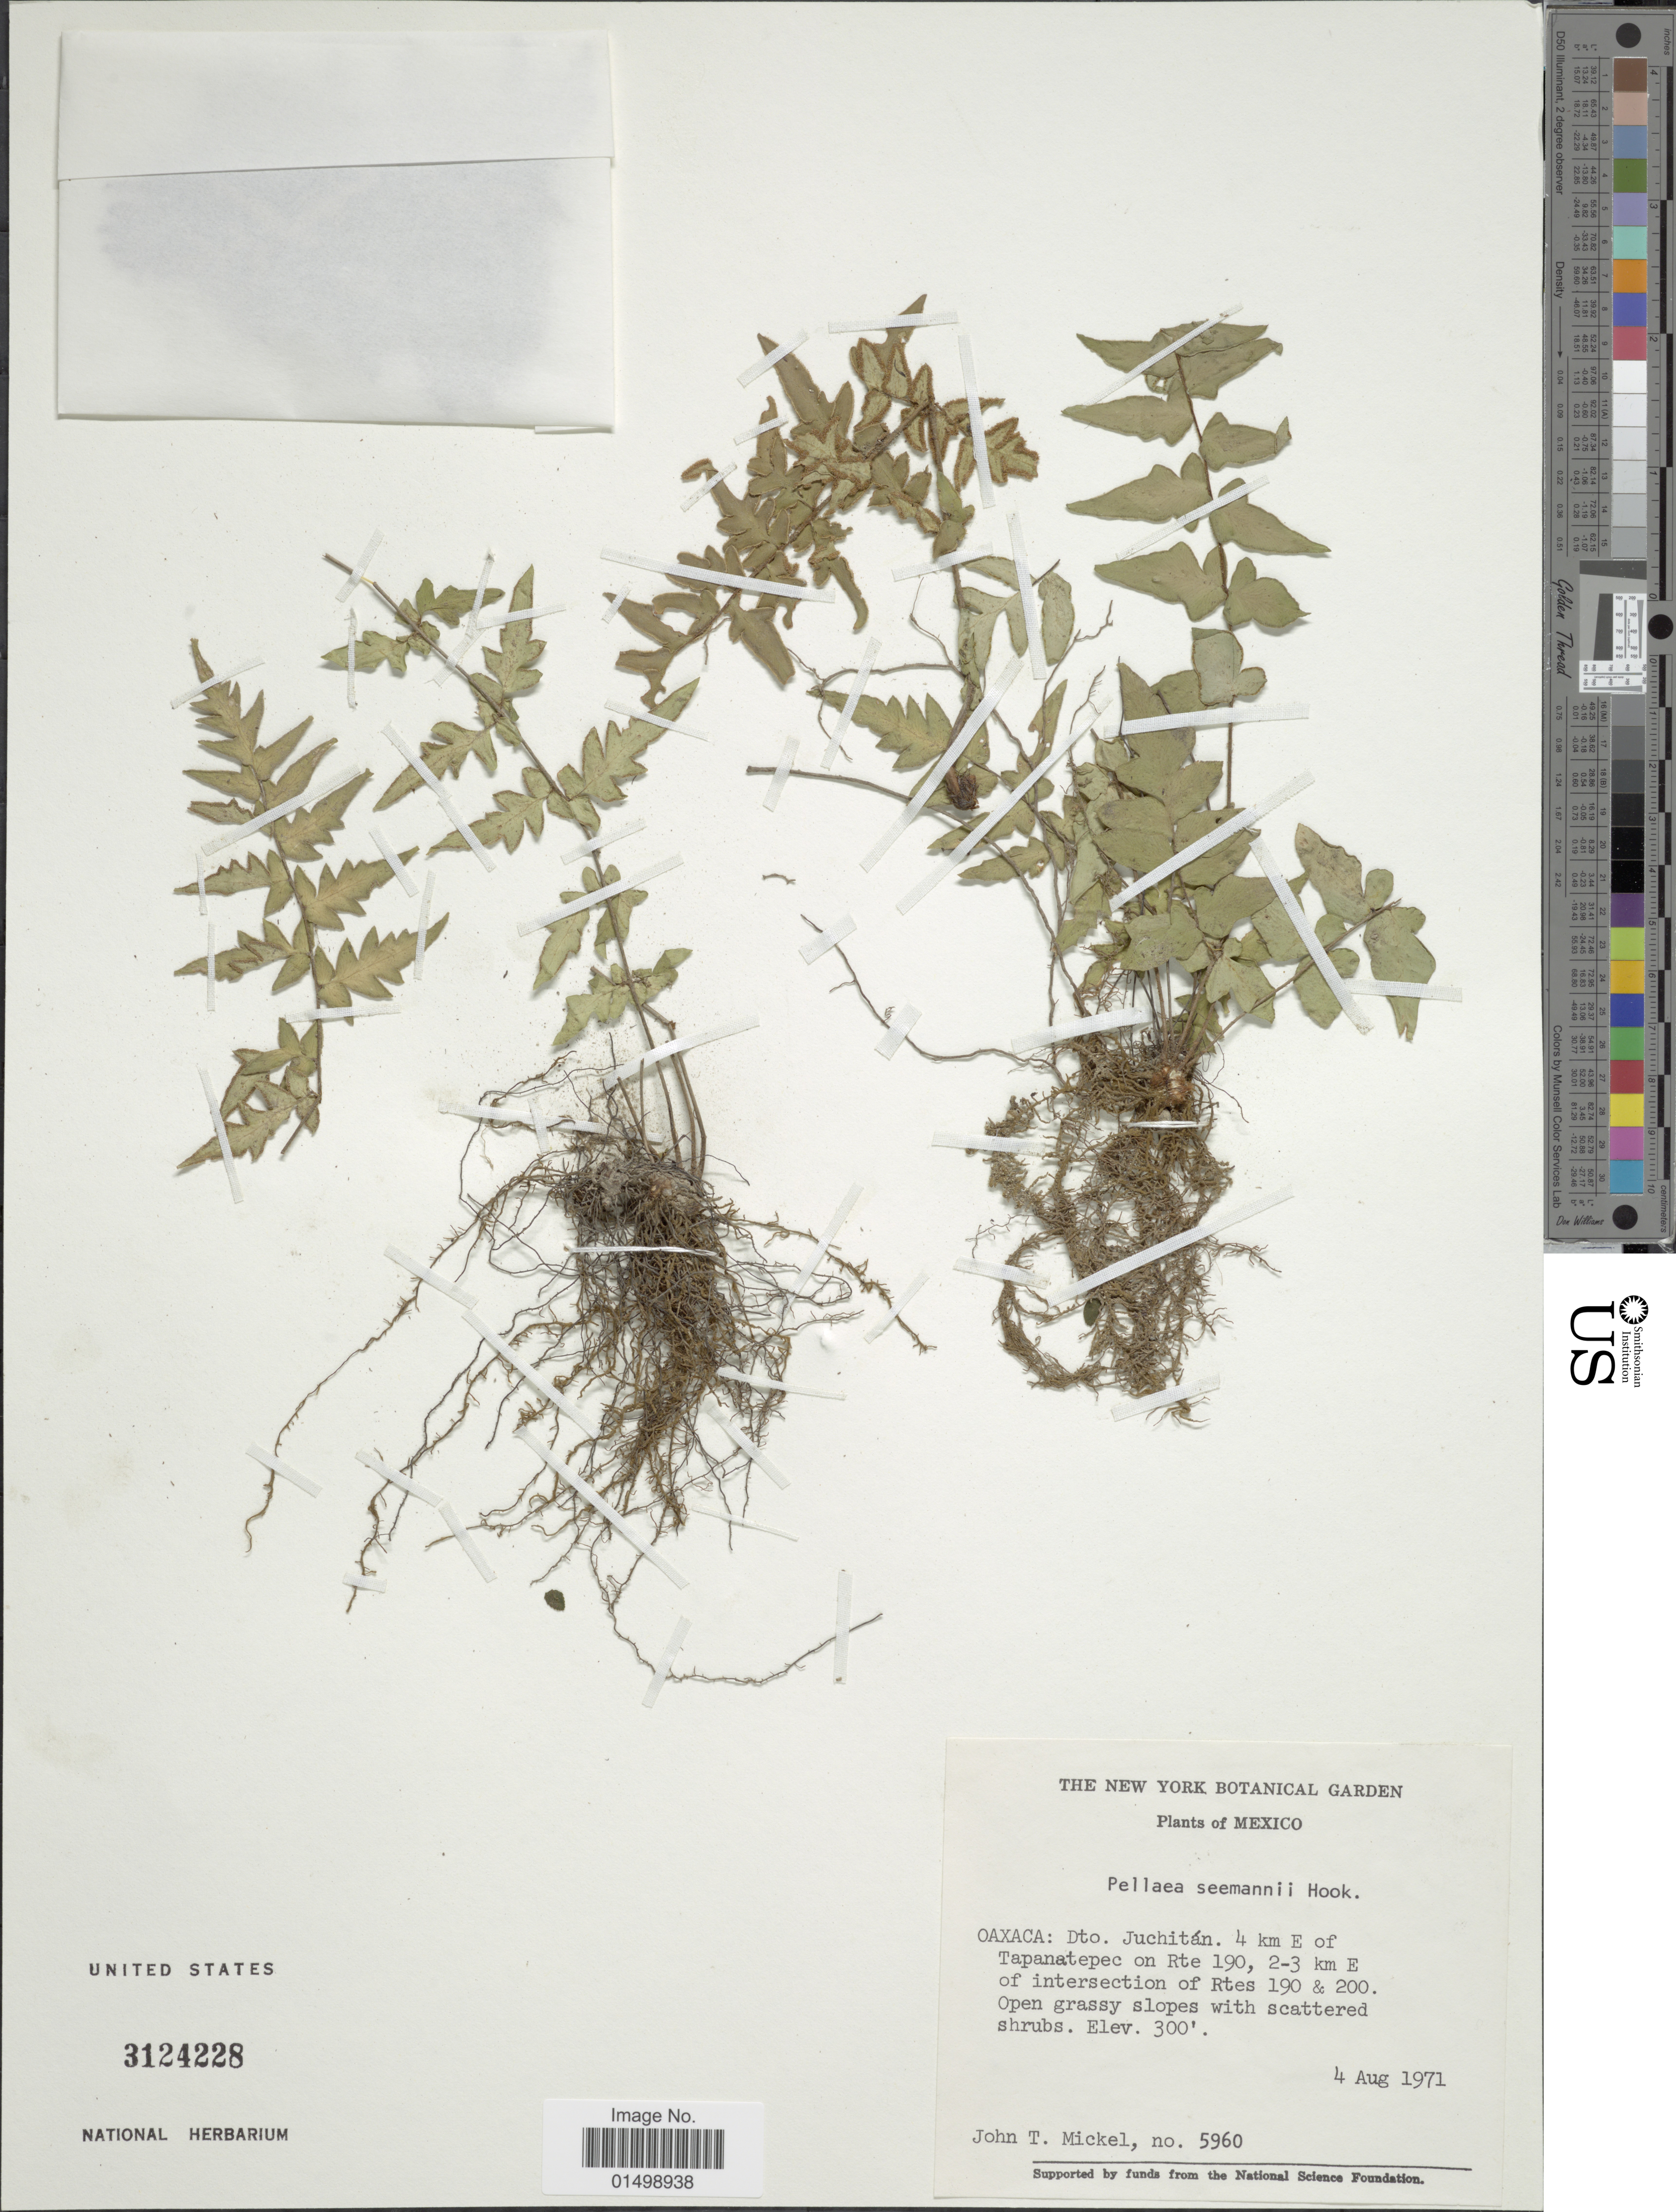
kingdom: Plantae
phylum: Tracheophyta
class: Polypodiopsida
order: Polypodiales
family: Pteridaceae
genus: Cheilanthes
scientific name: Cheilanthes lozanii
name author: (Maxon) R.M. Tryon & A.F. Tryon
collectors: J. T. Mickel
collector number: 5960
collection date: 1971-08-04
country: Mexico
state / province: Oaxaca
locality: Dto. Juchitan. 4 km E of Tapanatepec on Rte 190, 2-3 km E of Rtes 190&200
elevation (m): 91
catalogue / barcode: US 3124228